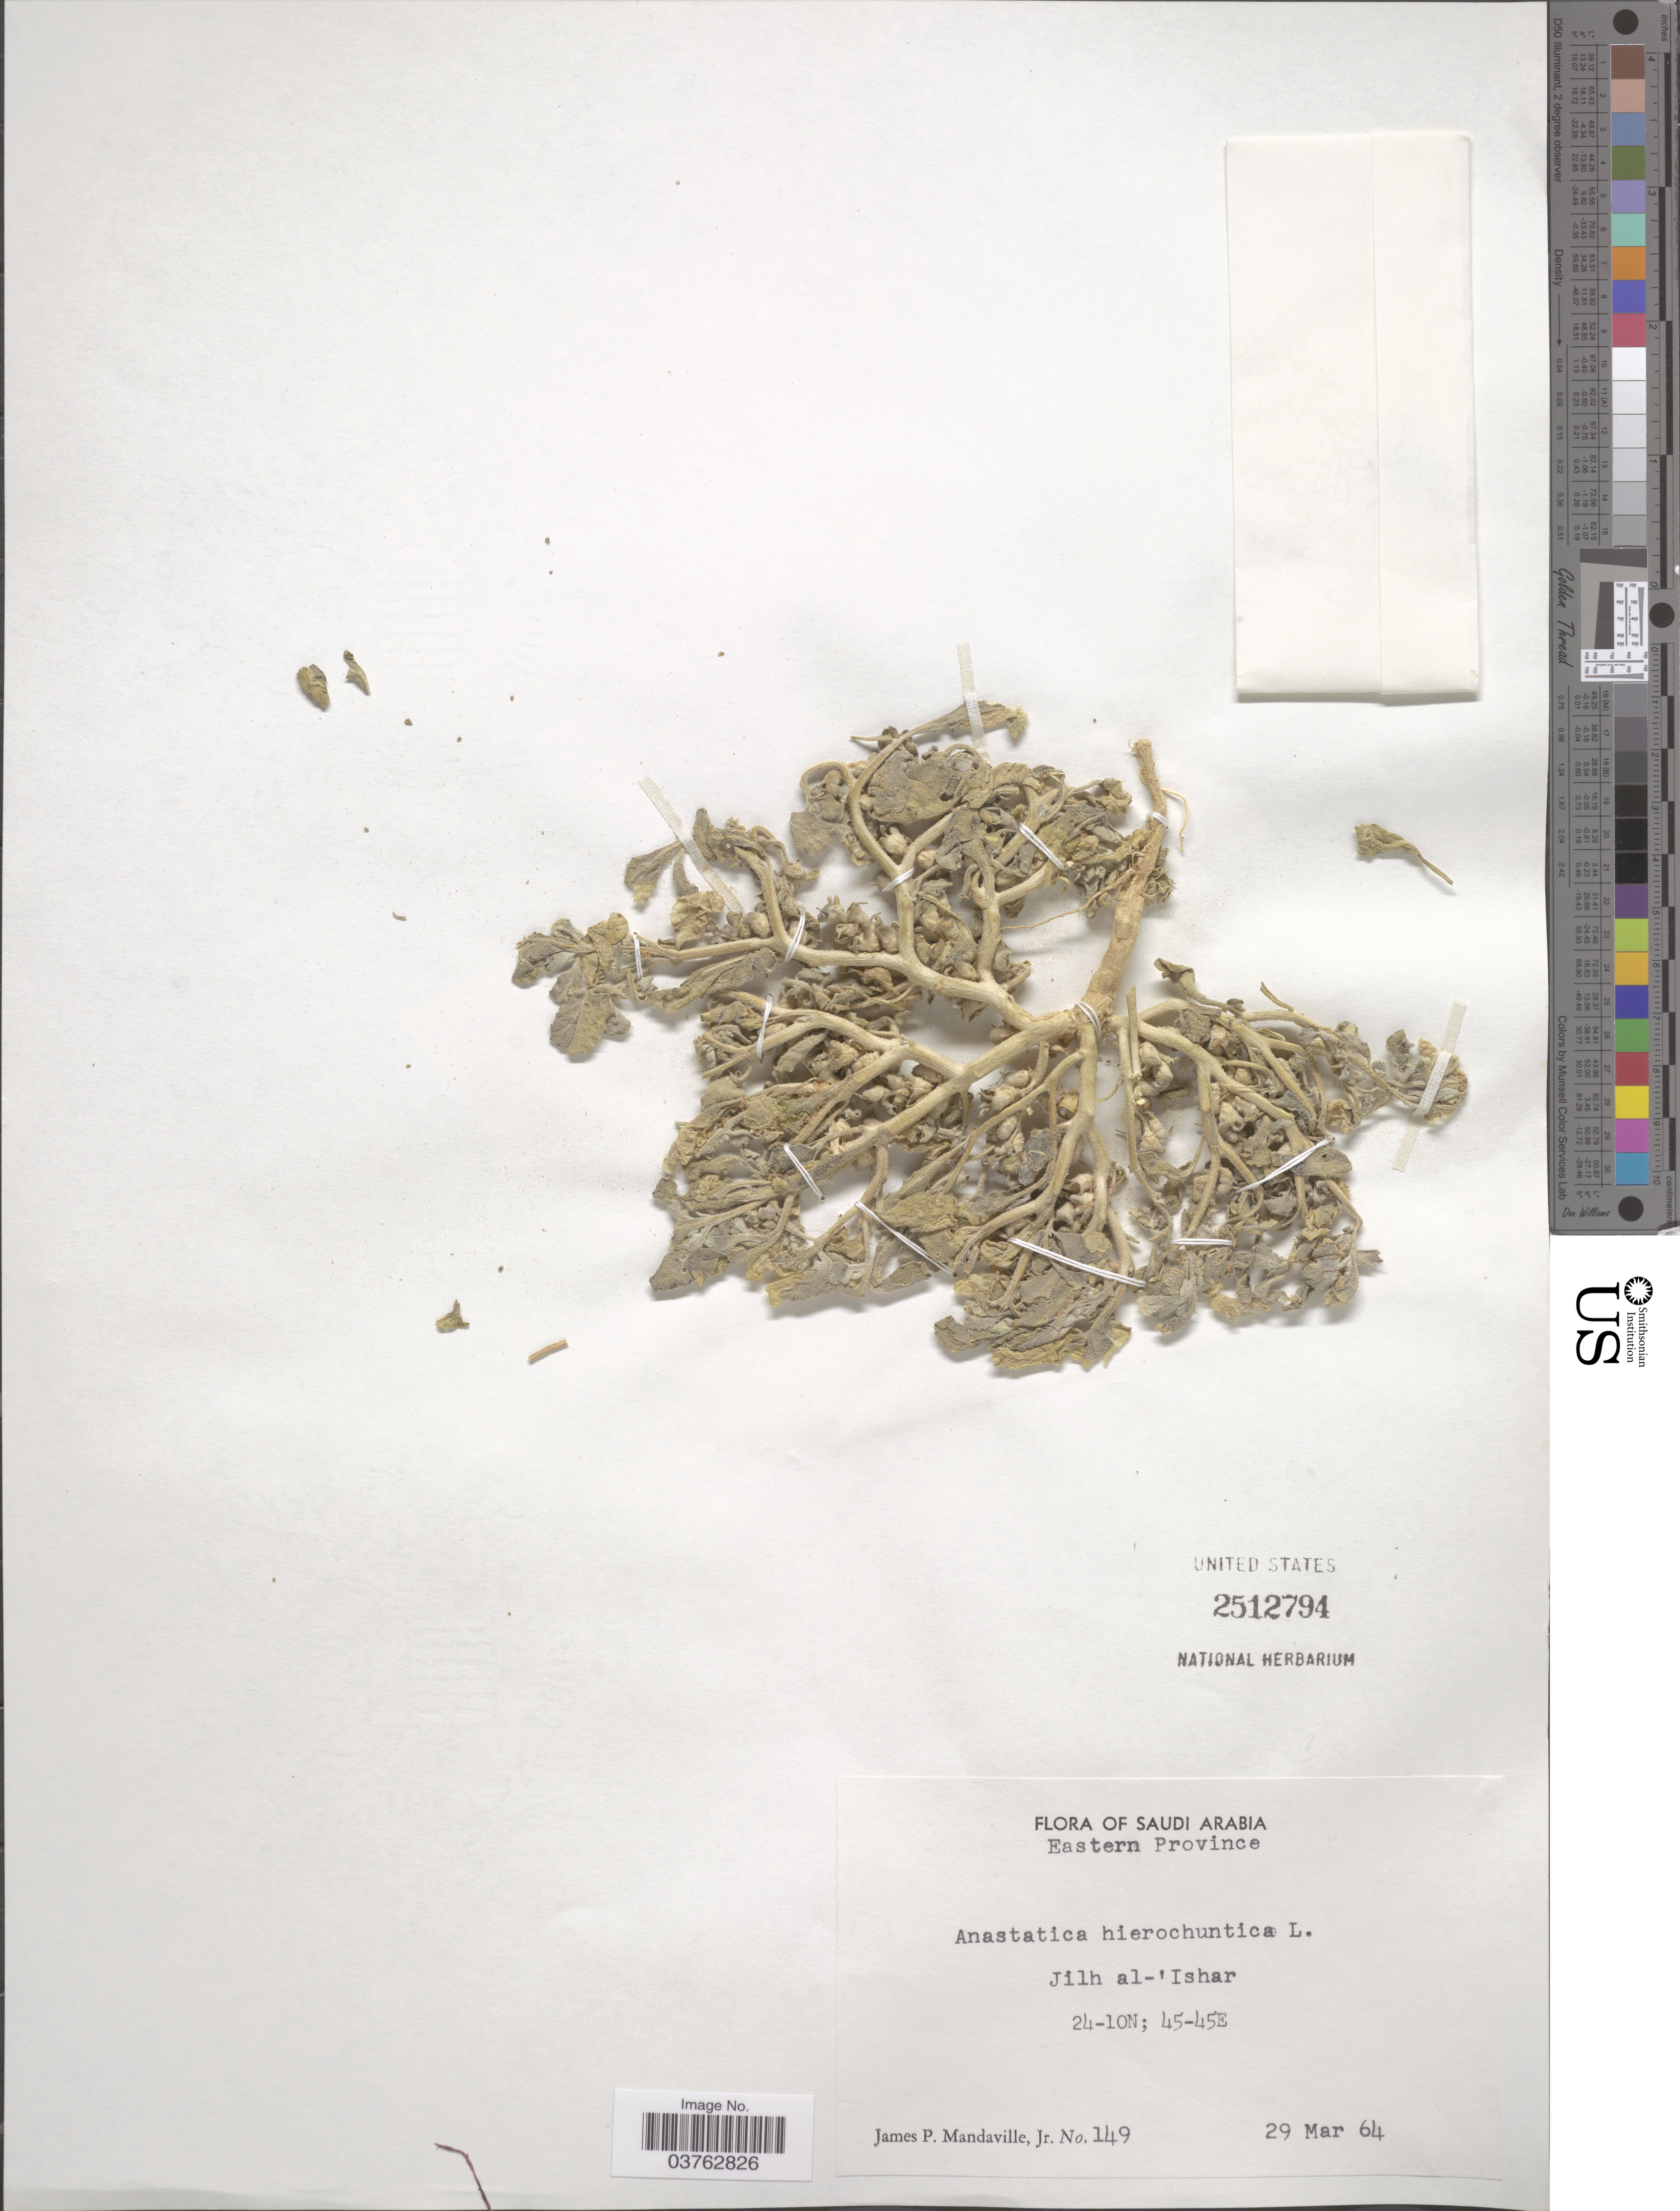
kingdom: Plantae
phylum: Tracheophyta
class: Magnoliopsida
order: Brassicales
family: Brassicaceae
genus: Anastatica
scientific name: Anastatica hierochuntica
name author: L.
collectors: J. Mandaville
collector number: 149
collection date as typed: Transcribed d/m/y: 29/3/64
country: Saudi Arabia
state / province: Ash Sharqiyah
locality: Eastern Province. Jilh al-'Ishar.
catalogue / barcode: US 2512794